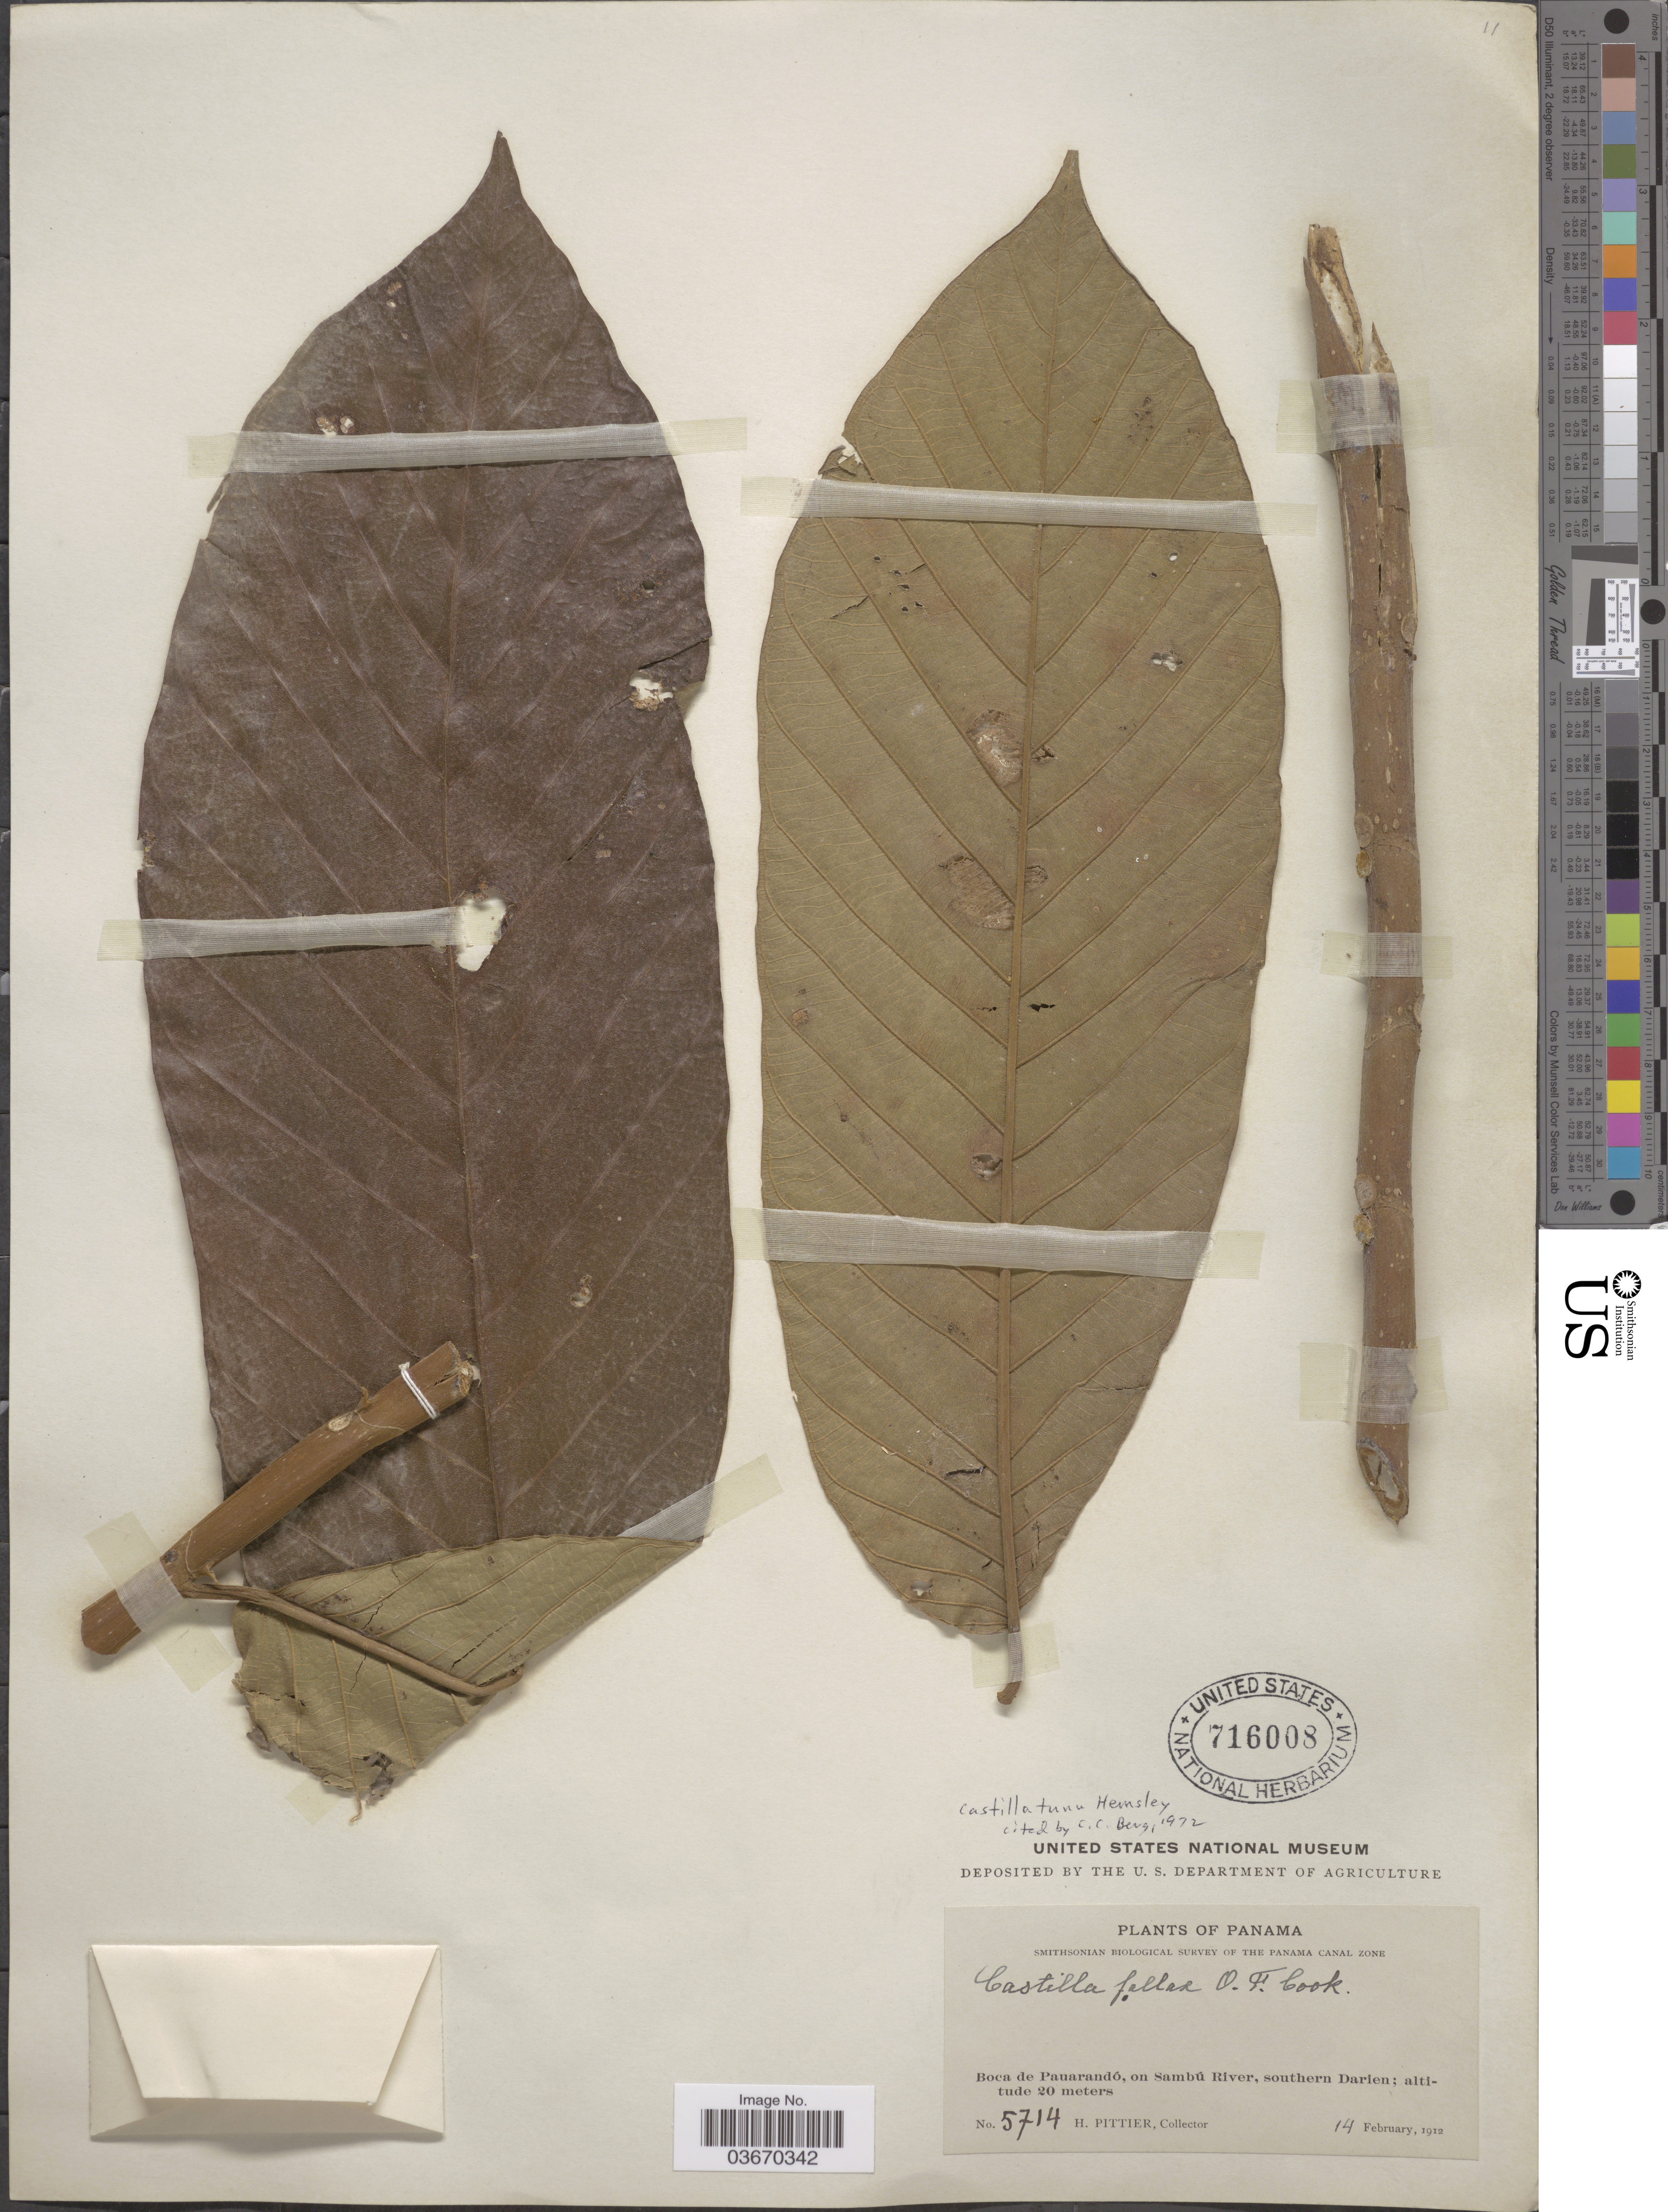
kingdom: Plantae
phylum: Tracheophyta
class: Magnoliopsida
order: Rosales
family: Moraceae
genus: Castilla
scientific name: Castilla tunu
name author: Hemsl.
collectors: H. F. Pittier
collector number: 5714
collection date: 1912-02-14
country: Panama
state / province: Darien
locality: Boca de Pauarandó, on Sambú River, southern Darien.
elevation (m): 20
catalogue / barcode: US 716008